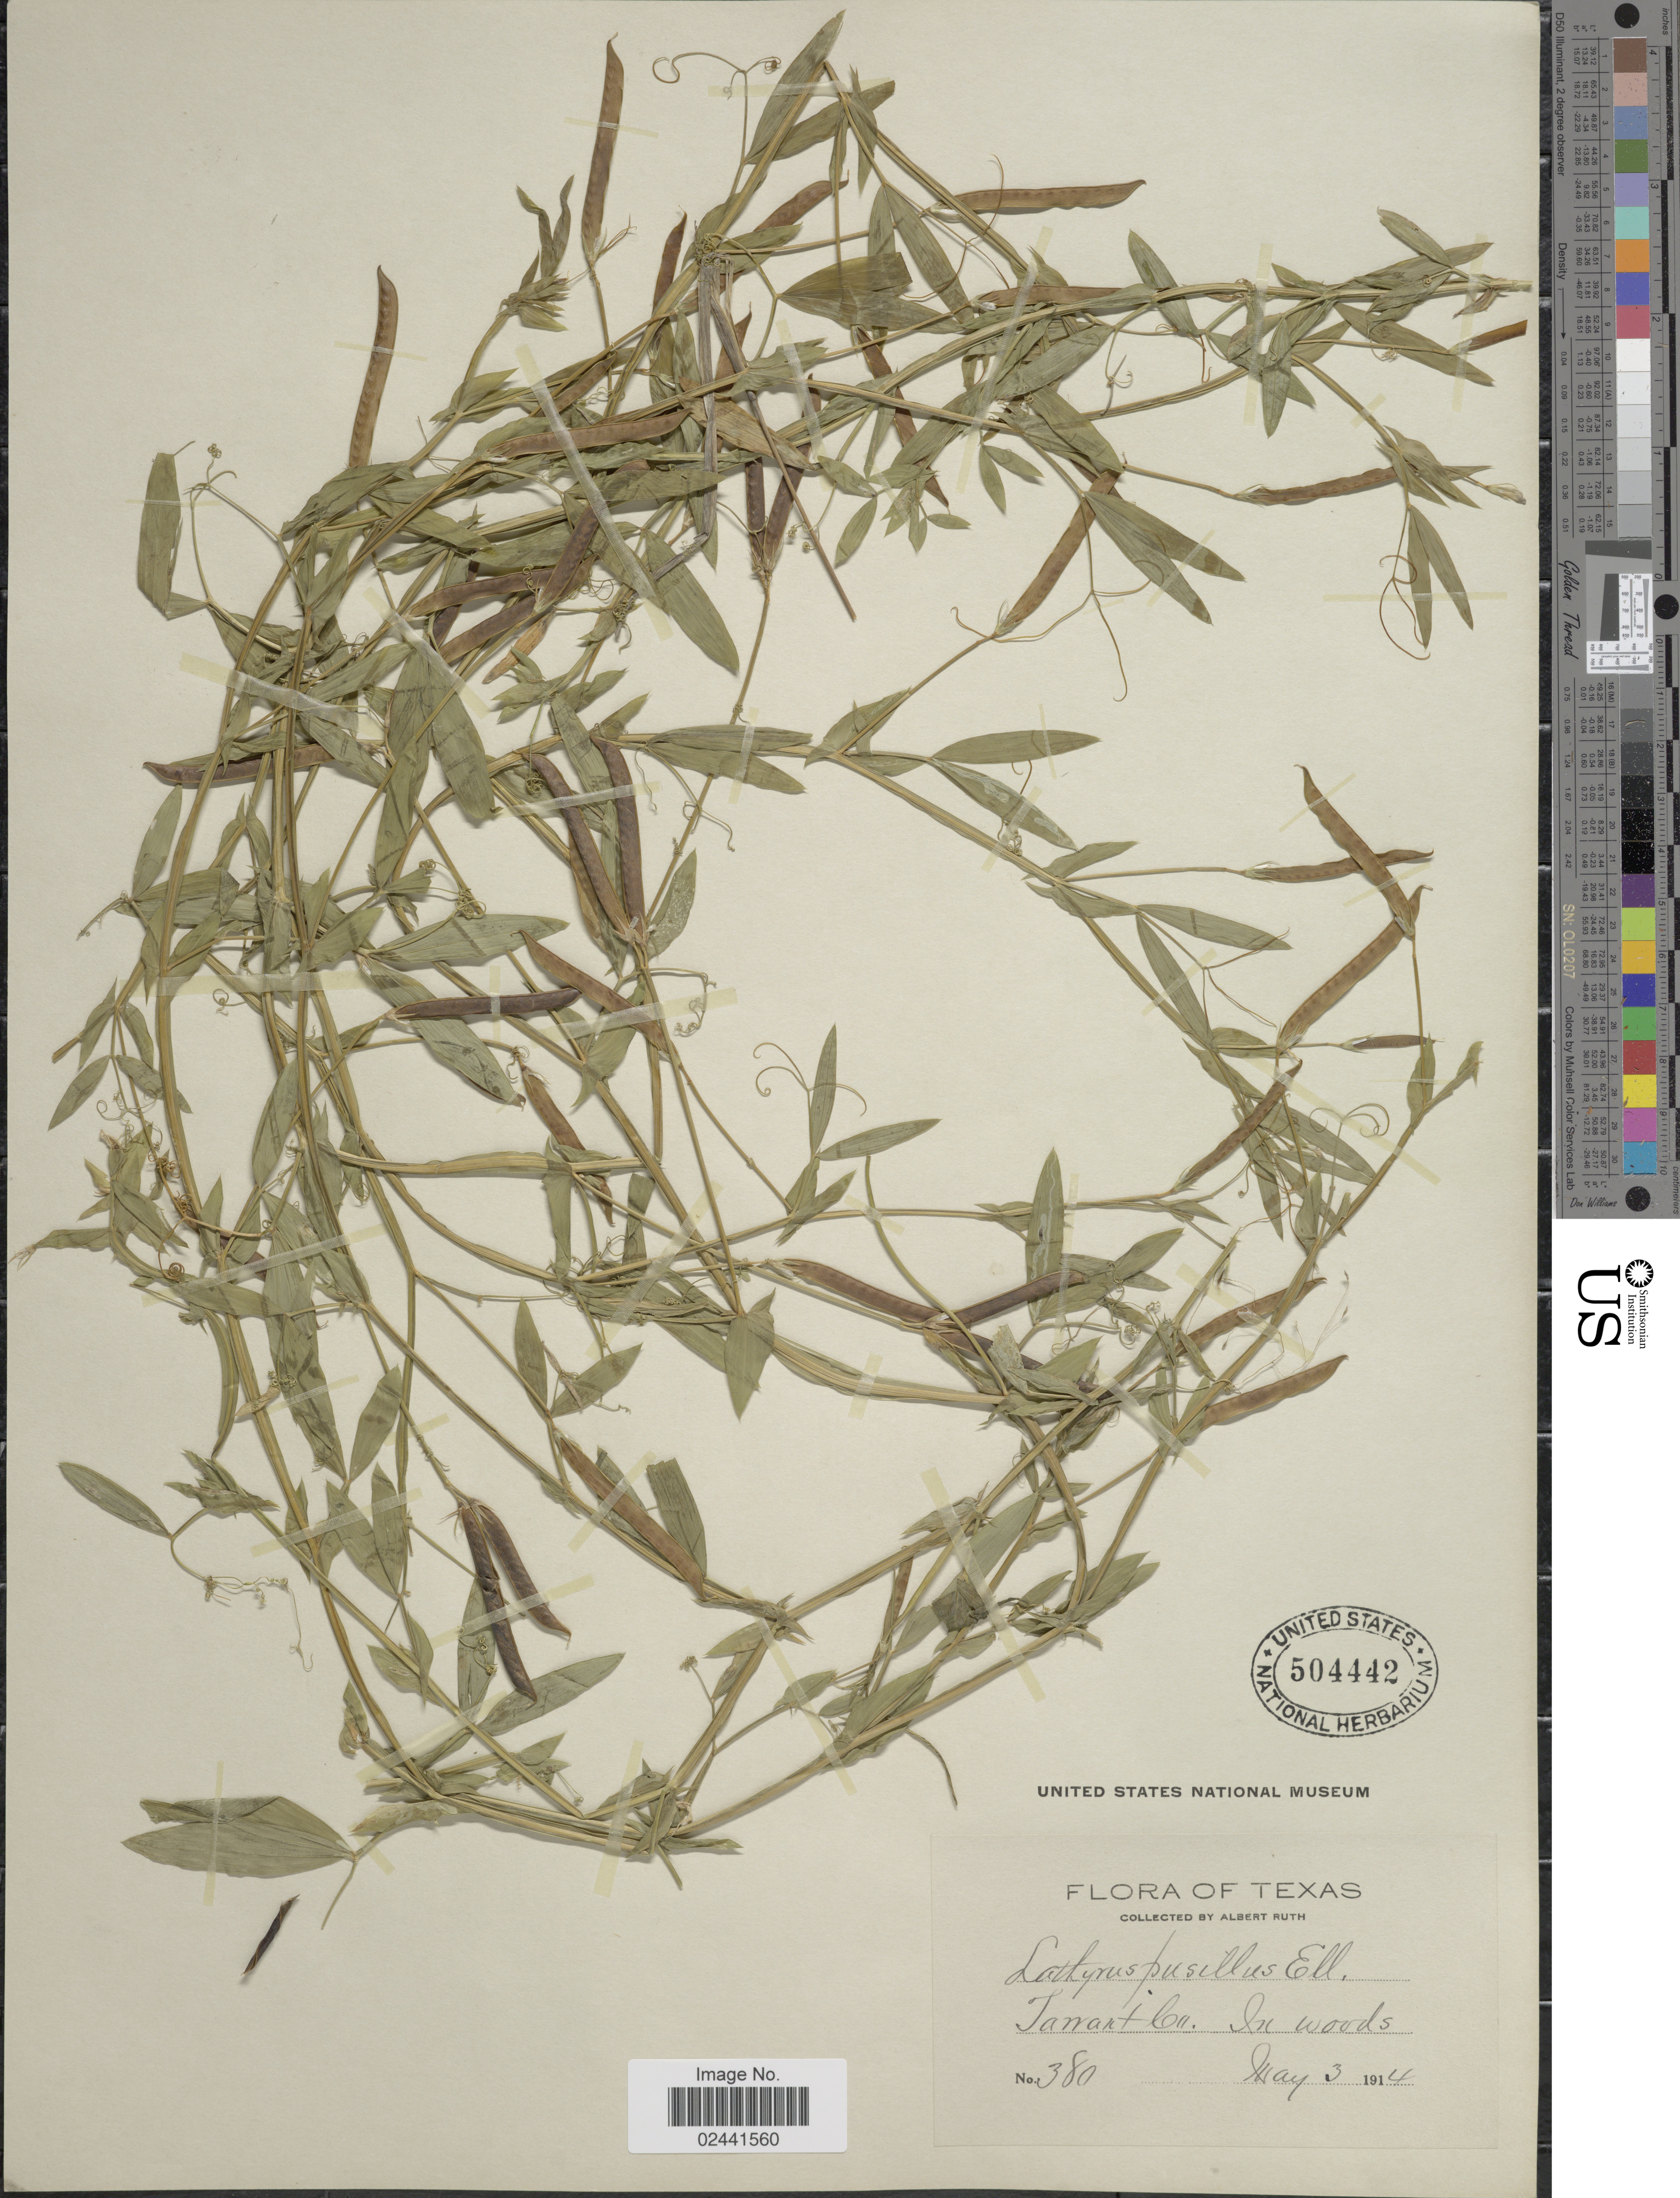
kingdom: Plantae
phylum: Tracheophyta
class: Magnoliopsida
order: Fabales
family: Fabaceae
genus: Lathyrus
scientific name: Lathyrus pusillus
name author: Elliott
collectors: A. Ruth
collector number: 380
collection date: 1914-05-03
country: United States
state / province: Texas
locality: Tarrant Co. In woods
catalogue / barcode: US 504442